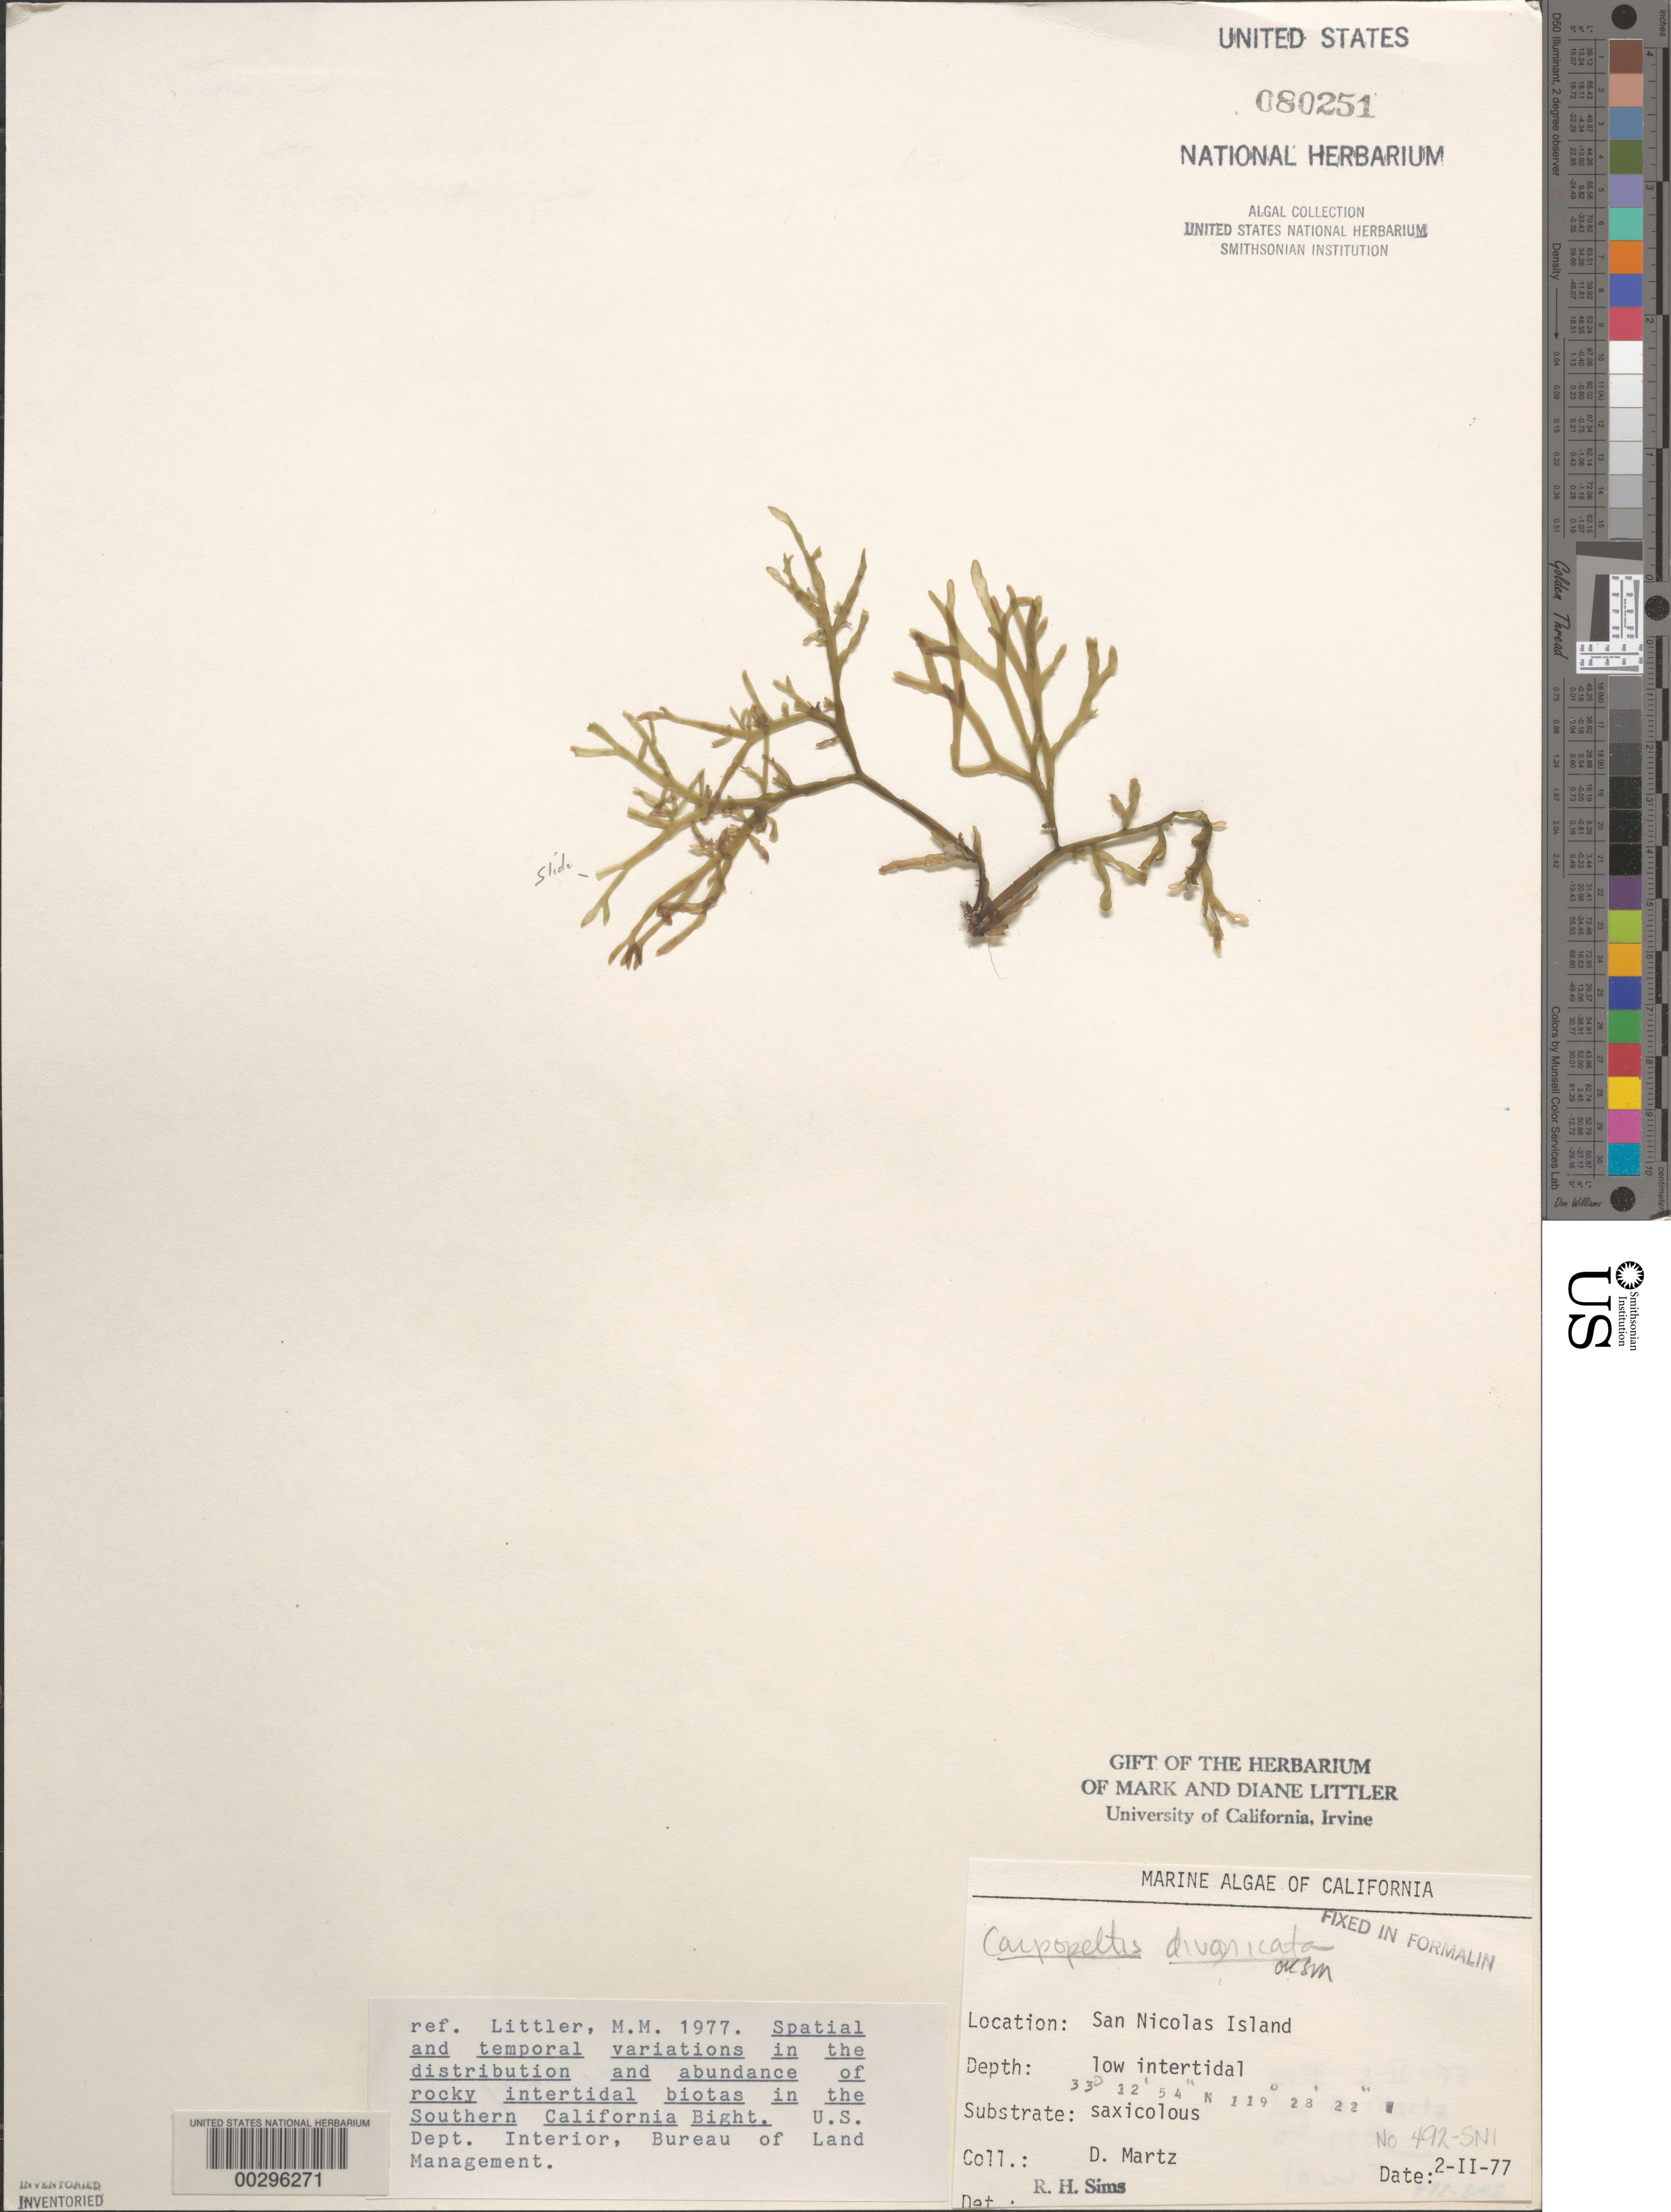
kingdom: Plantae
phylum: Rhodophyta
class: Florideophyceae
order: Halymeniales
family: Halymeniaceae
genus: Grateloupia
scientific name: Grateloupia chiangii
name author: S. Kawaguchi & H.W. Wang in H.W. Wang et al.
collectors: D. Martz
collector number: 492-SNI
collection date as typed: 02 Feb 1977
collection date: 1977-02-02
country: United States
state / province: California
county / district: Ventura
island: San Nicolas Island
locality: Dutch Harbor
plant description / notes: BLM-SOCALBIGHT Rocky Intertidal Survey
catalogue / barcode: US 80251